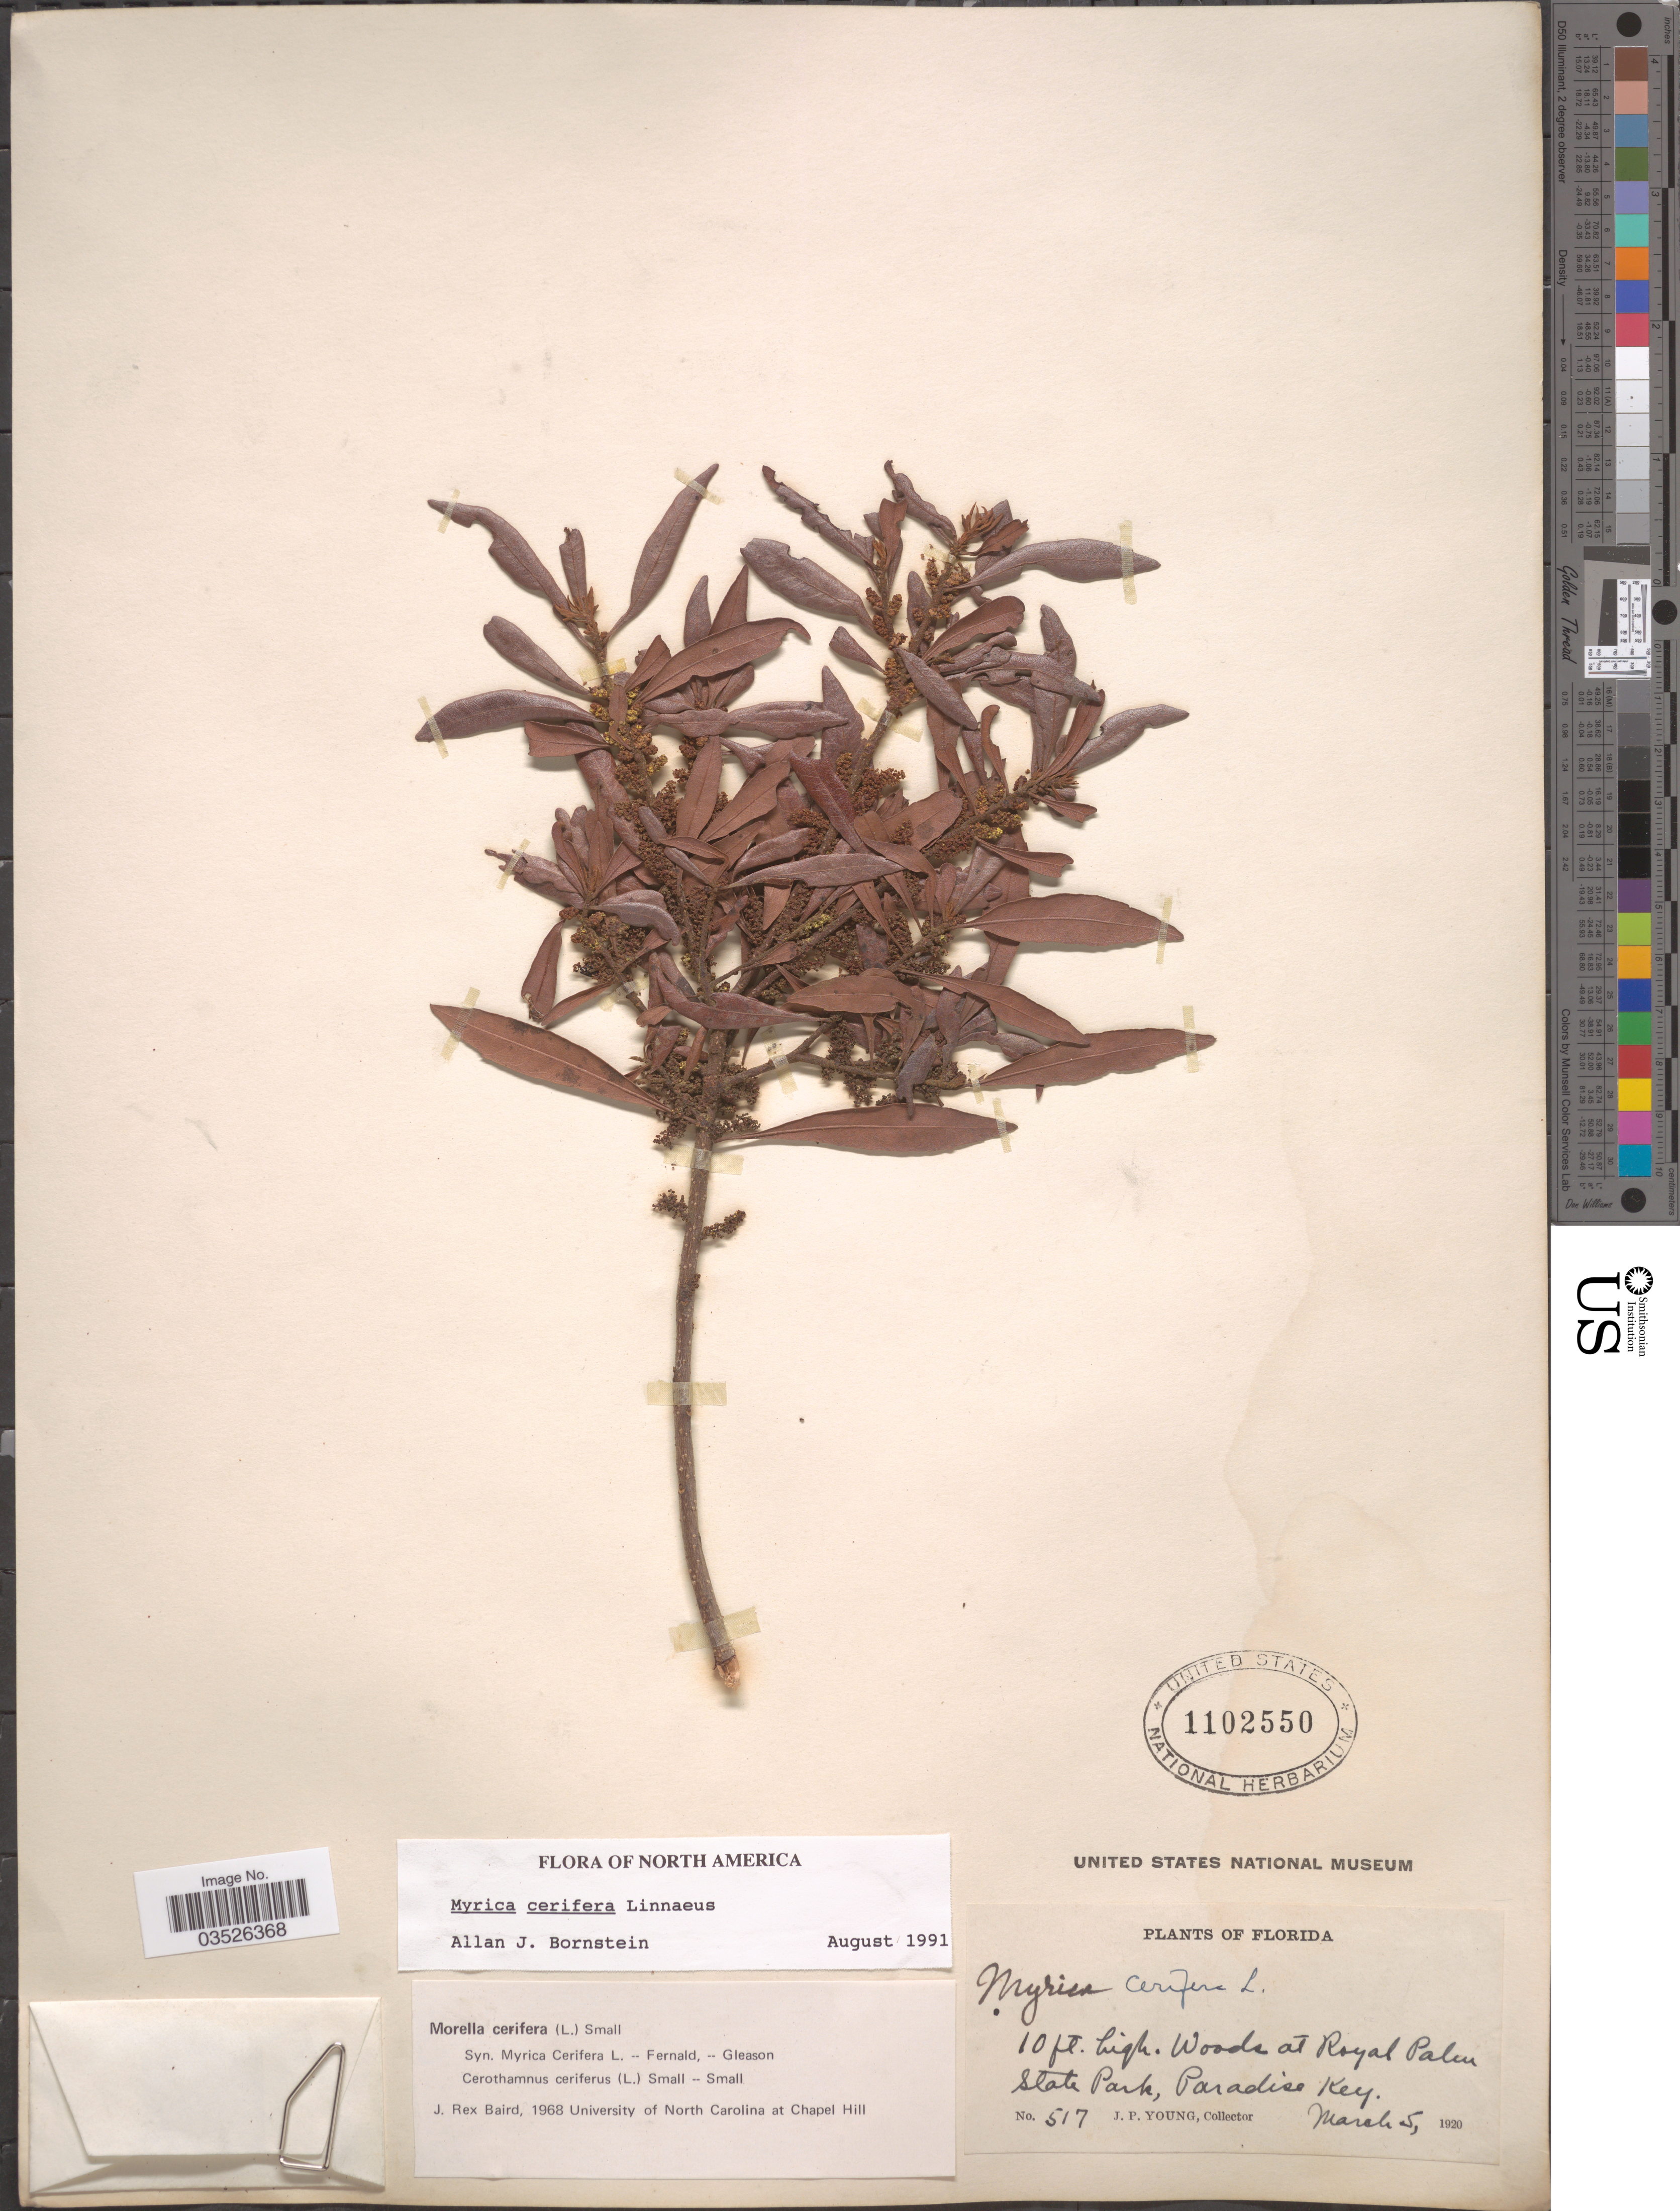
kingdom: Plantae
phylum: Tracheophyta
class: Magnoliopsida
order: Fagales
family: Myricaceae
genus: Morella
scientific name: Morella cerifera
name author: (L.) Small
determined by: Baird, James Rex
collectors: J. P. Young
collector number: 517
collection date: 1920-03-05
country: United States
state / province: Florida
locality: At Royal Palm State Park, Paradise Key.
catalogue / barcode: US 1102550